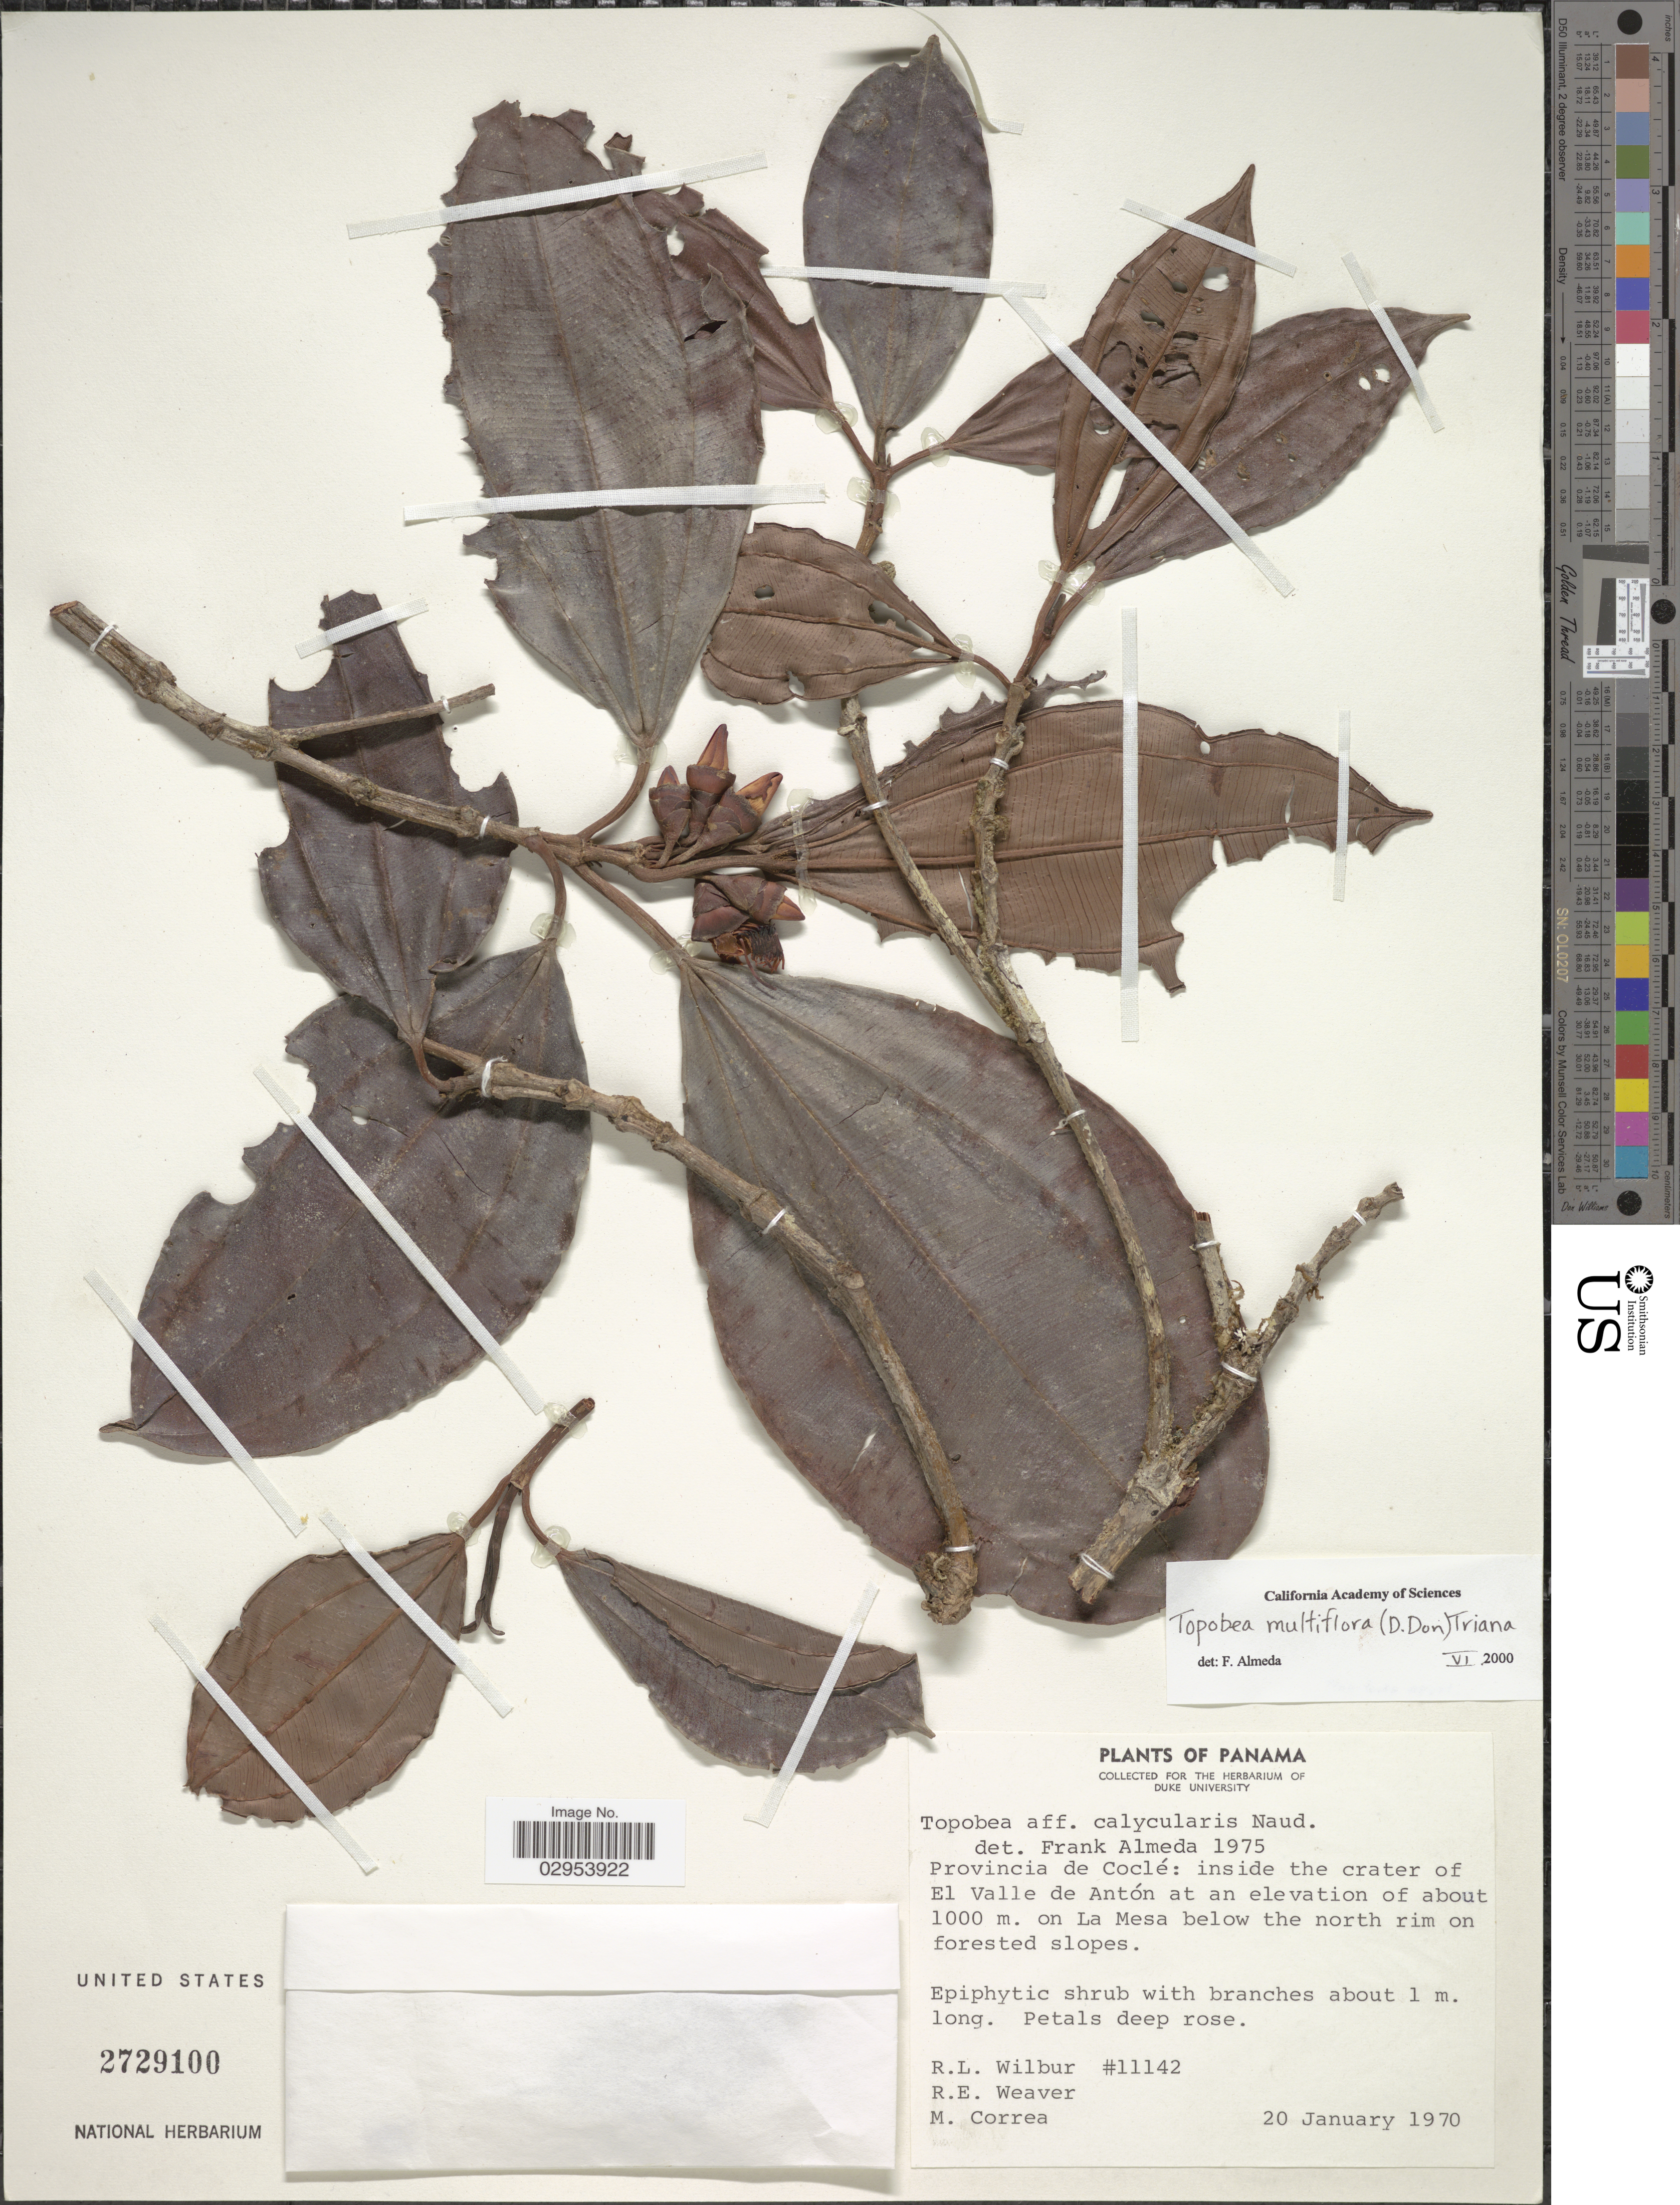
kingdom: Plantae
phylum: Tracheophyta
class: Magnoliopsida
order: Myrtales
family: Melastomataceae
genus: Topobea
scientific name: Topobea multiflora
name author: (D. Don) Triana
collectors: R. L. Wilbur, R. E. Weaver & M. Correa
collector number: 11142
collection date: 1970-01-20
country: Panama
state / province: Coclé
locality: Inside the crater of El Valle de Antón on La Mesa below the north rim on forested slopes.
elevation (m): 1000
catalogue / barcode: US 2729100